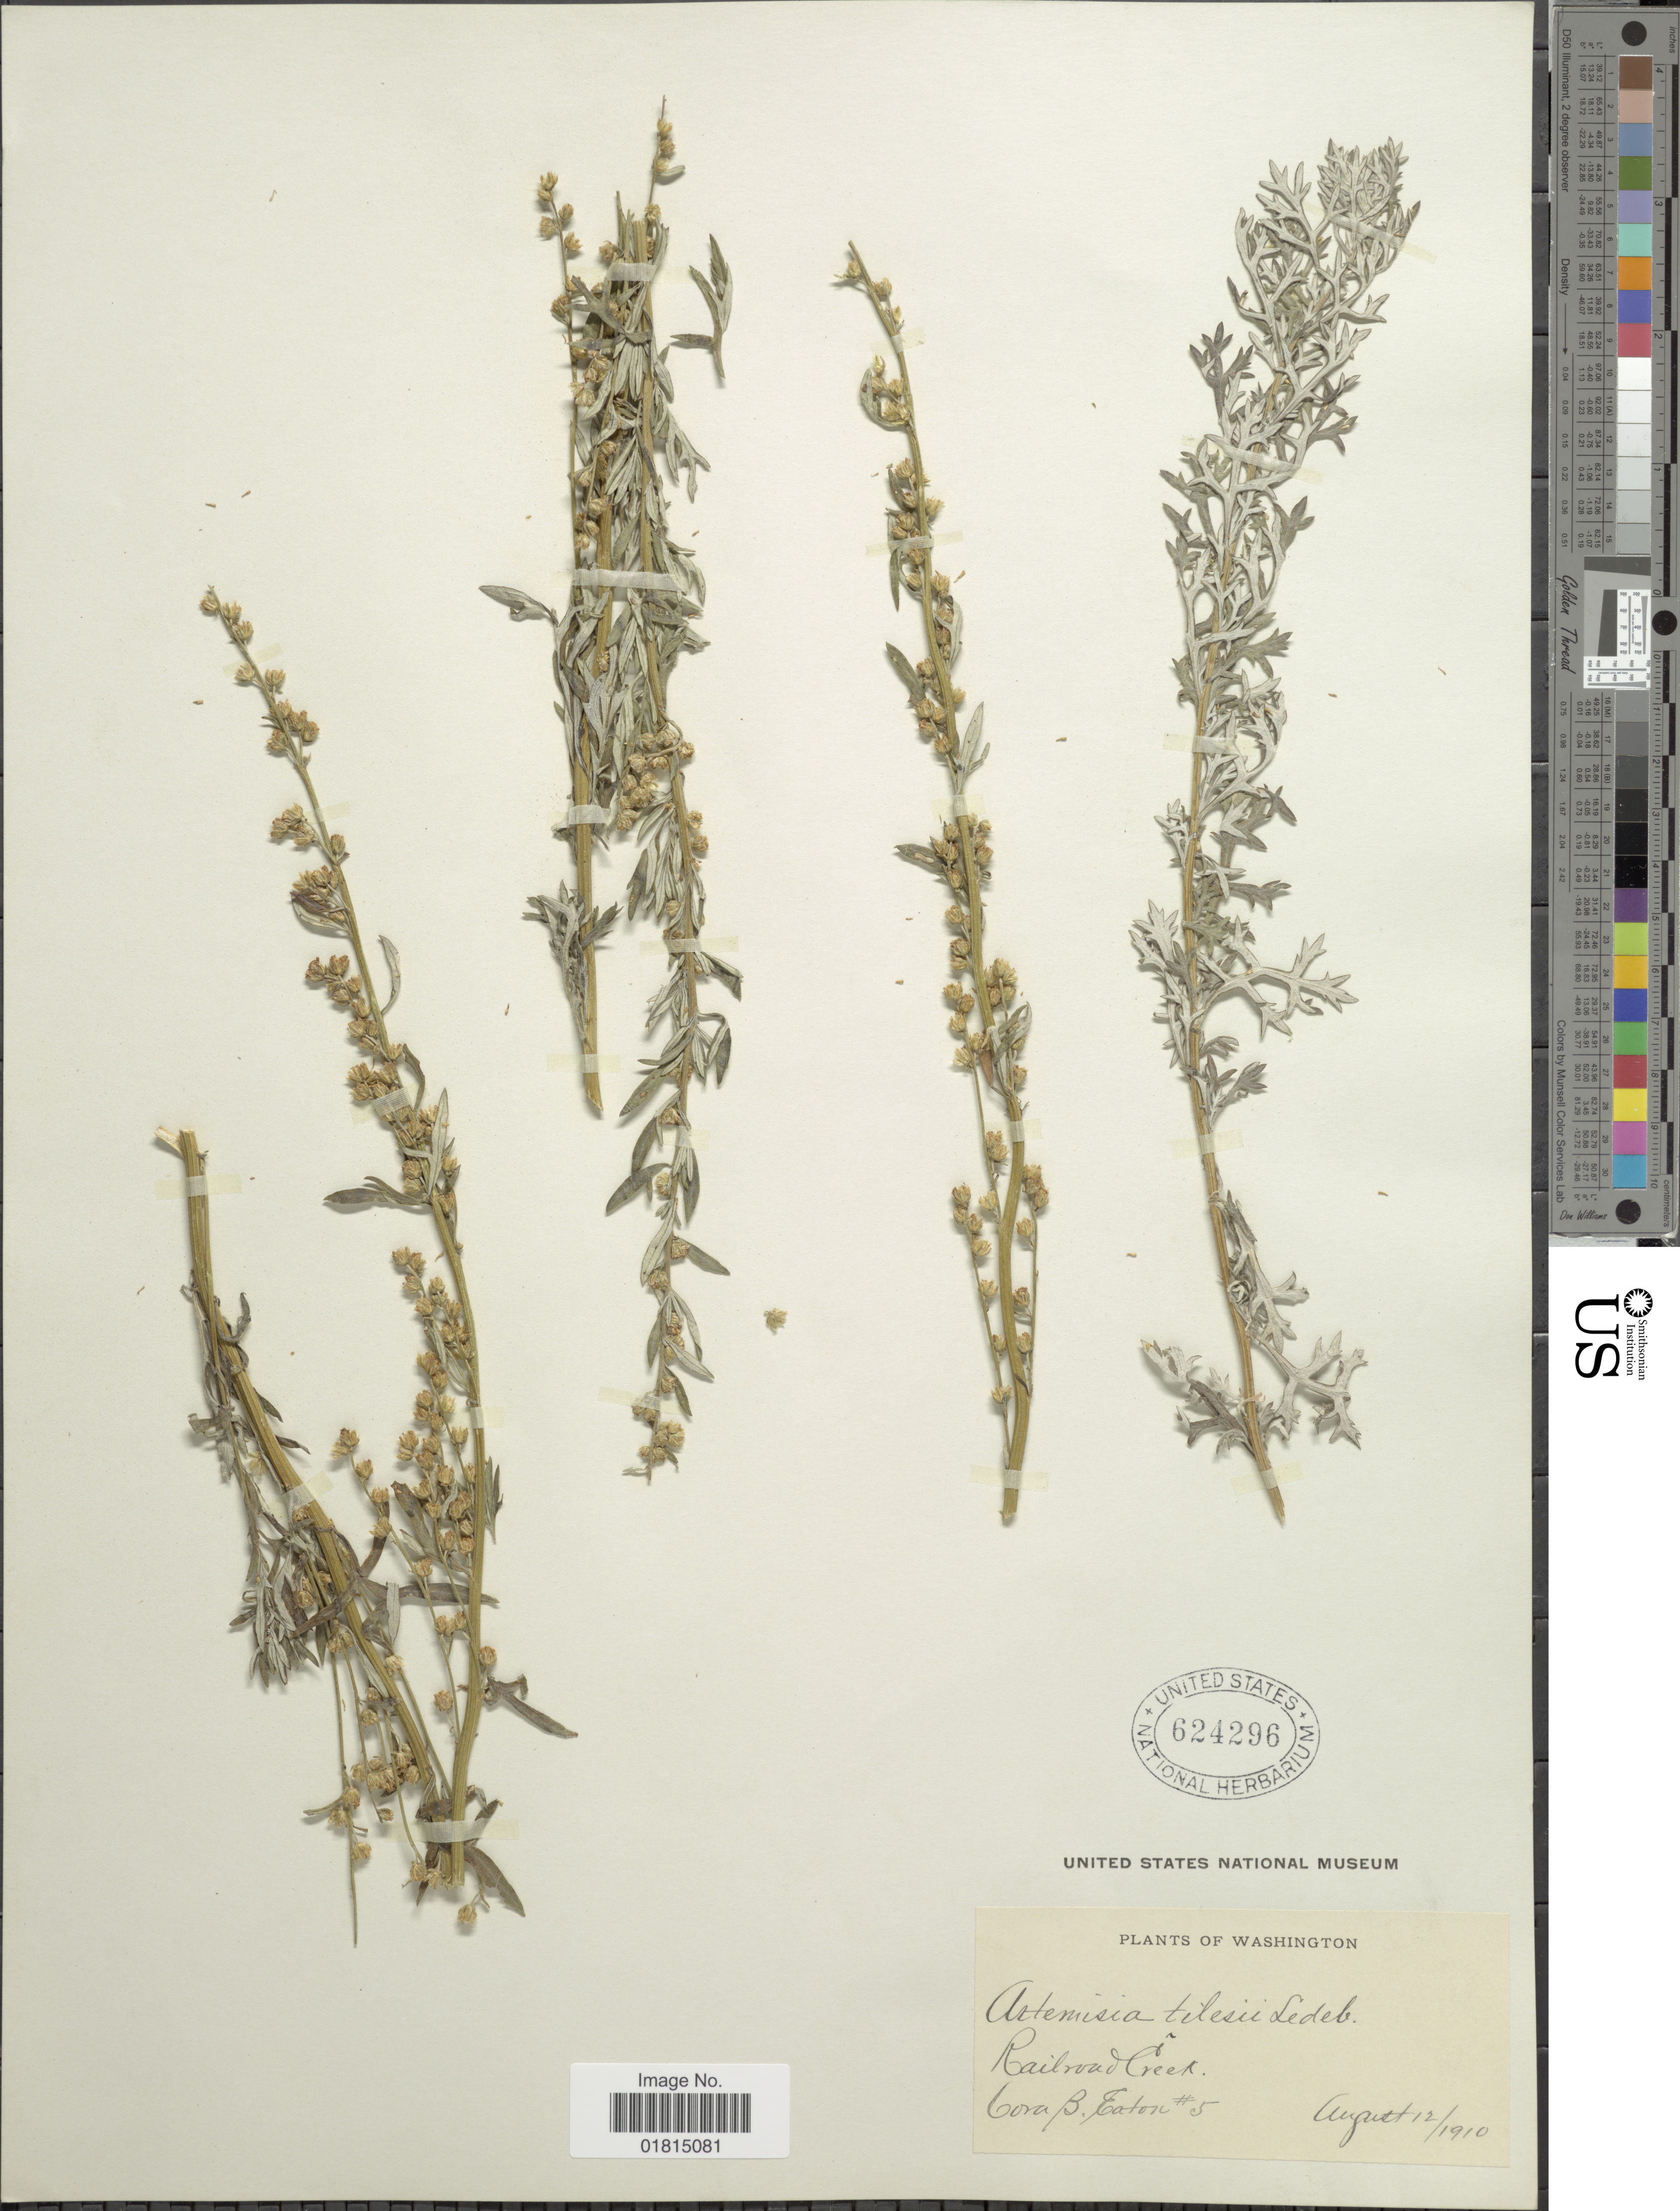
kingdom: Plantae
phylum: Tracheophyta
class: Magnoliopsida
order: Asterales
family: Asteraceae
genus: Artemisia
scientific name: Artemisia discolor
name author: Douglas ex DC.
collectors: A. Eaton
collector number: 5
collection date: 1910-08-12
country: United States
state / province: Washington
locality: Railroad Creek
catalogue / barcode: US 624296